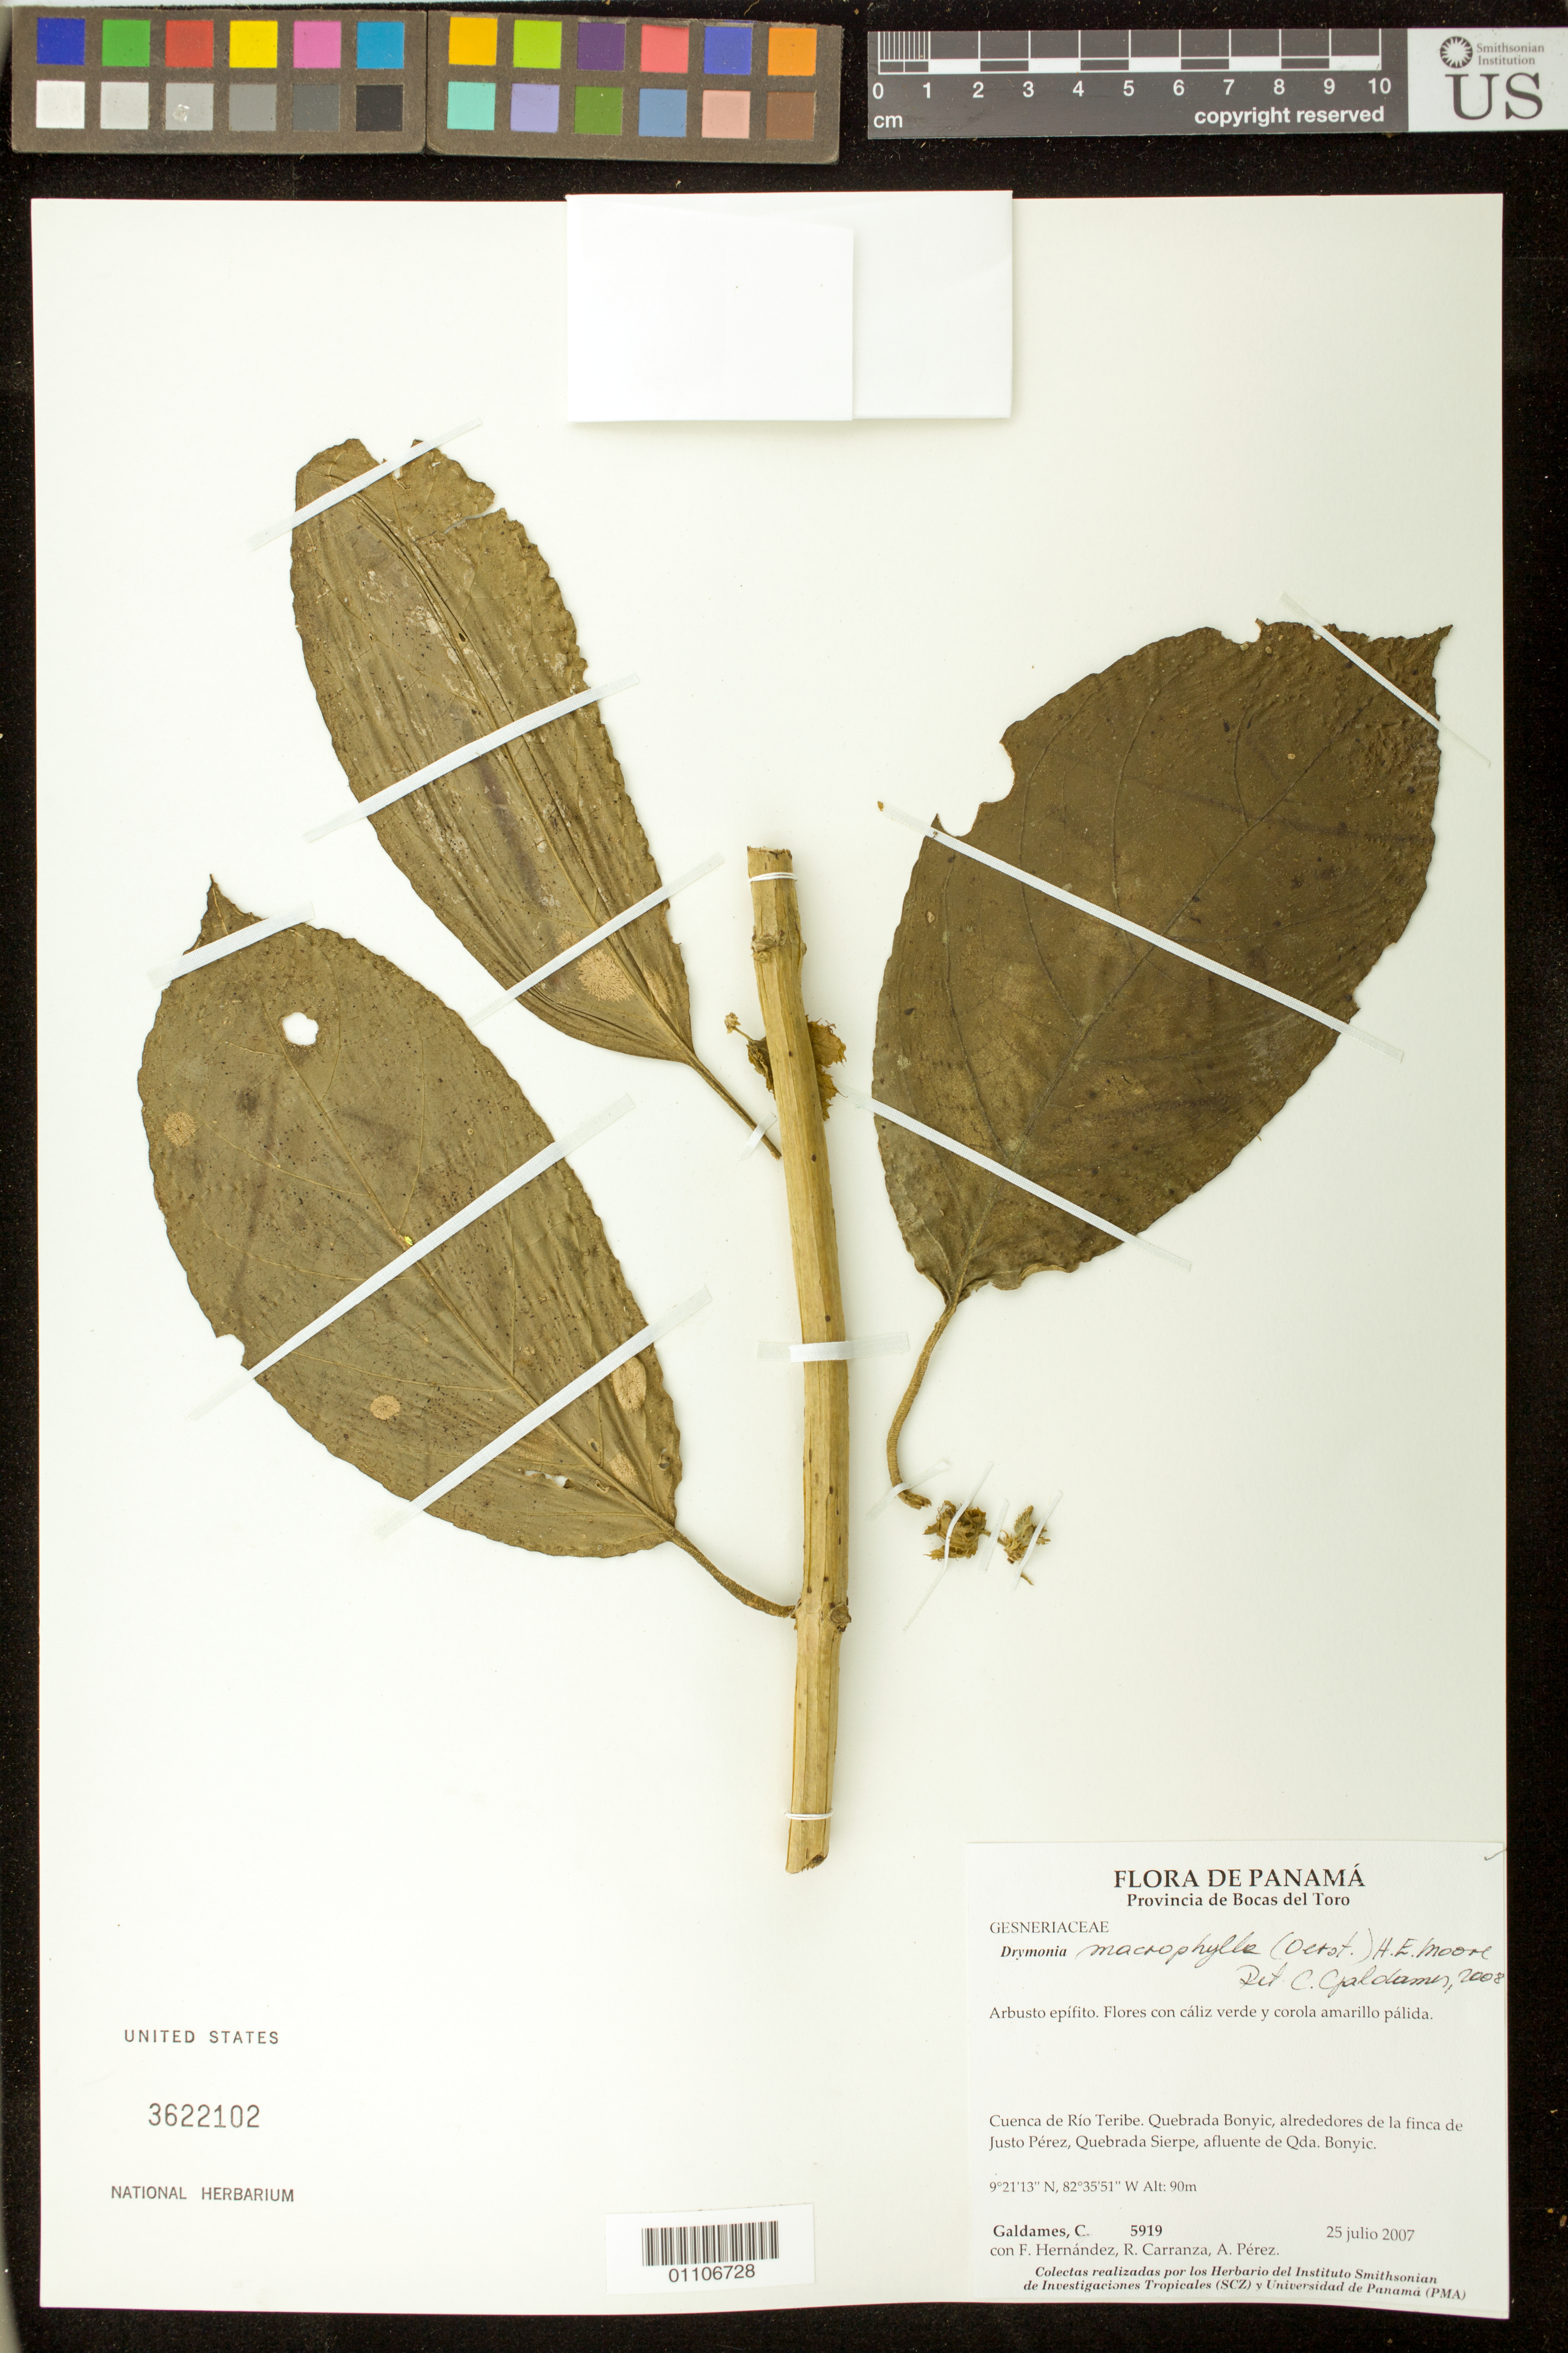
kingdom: Plantae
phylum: Tracheophyta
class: Magnoliopsida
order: Lamiales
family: Gesneriaceae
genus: Drymonia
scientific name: Drymonia macrophylla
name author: (Oerst.) H.E. Moore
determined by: Galdames, C.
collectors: C. Galdames, F. Hernandez, R. Carranza & A. Perez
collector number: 5919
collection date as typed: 25 Jul 2007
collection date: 2007-07-25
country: Panama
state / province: Bocas del Toro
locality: Cuenca de Rio Teribe. Quebrada Bonyic, alrededores de la finca de Justo Perez, Quebrada Sierpe, afluente de Qda. Bonyic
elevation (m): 90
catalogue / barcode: US 3622102